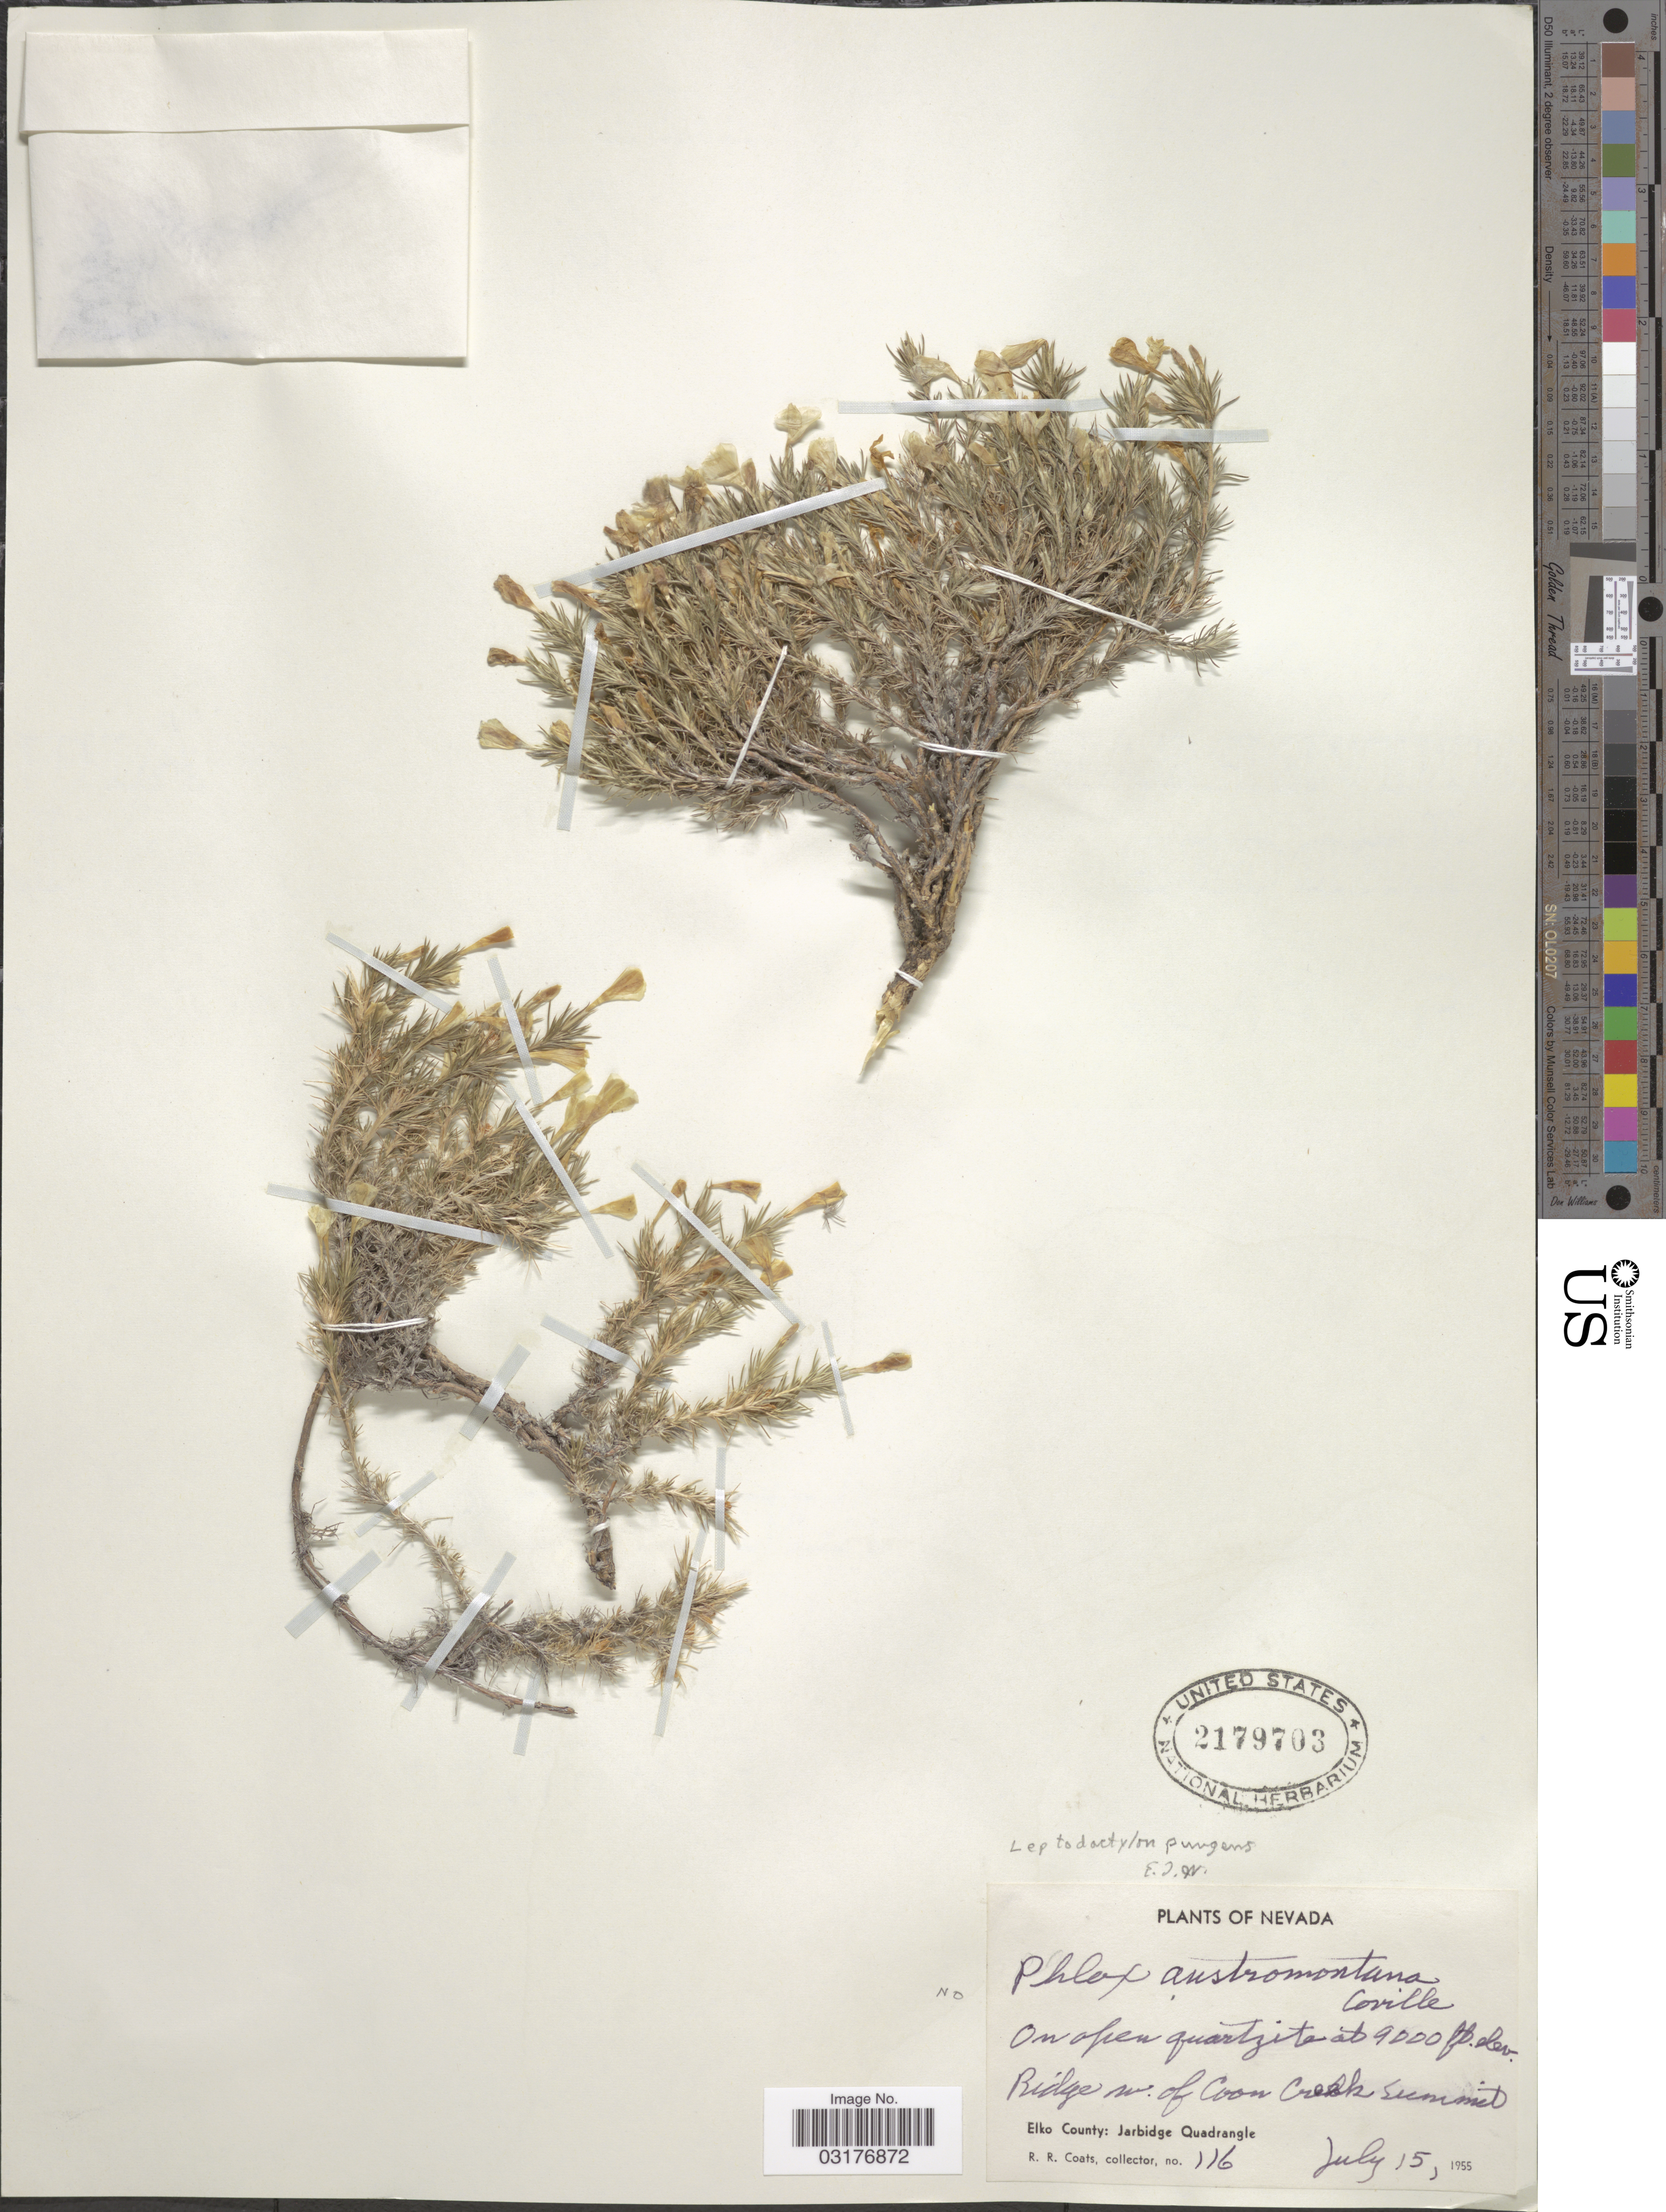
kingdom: Plantae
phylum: Tracheophyta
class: Magnoliopsida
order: Ericales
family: Polemoniaceae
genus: Linanthus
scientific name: Linanthus pungens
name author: (Torr.) J.M. Porter & L.A. Johnson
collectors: R. Coats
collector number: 116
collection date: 1955-07-15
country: United States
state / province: Nevada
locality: Ridge w. of Coon Creek Summit. Elko County: Jarbidge Quadrangle.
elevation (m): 2743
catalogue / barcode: US 2179703